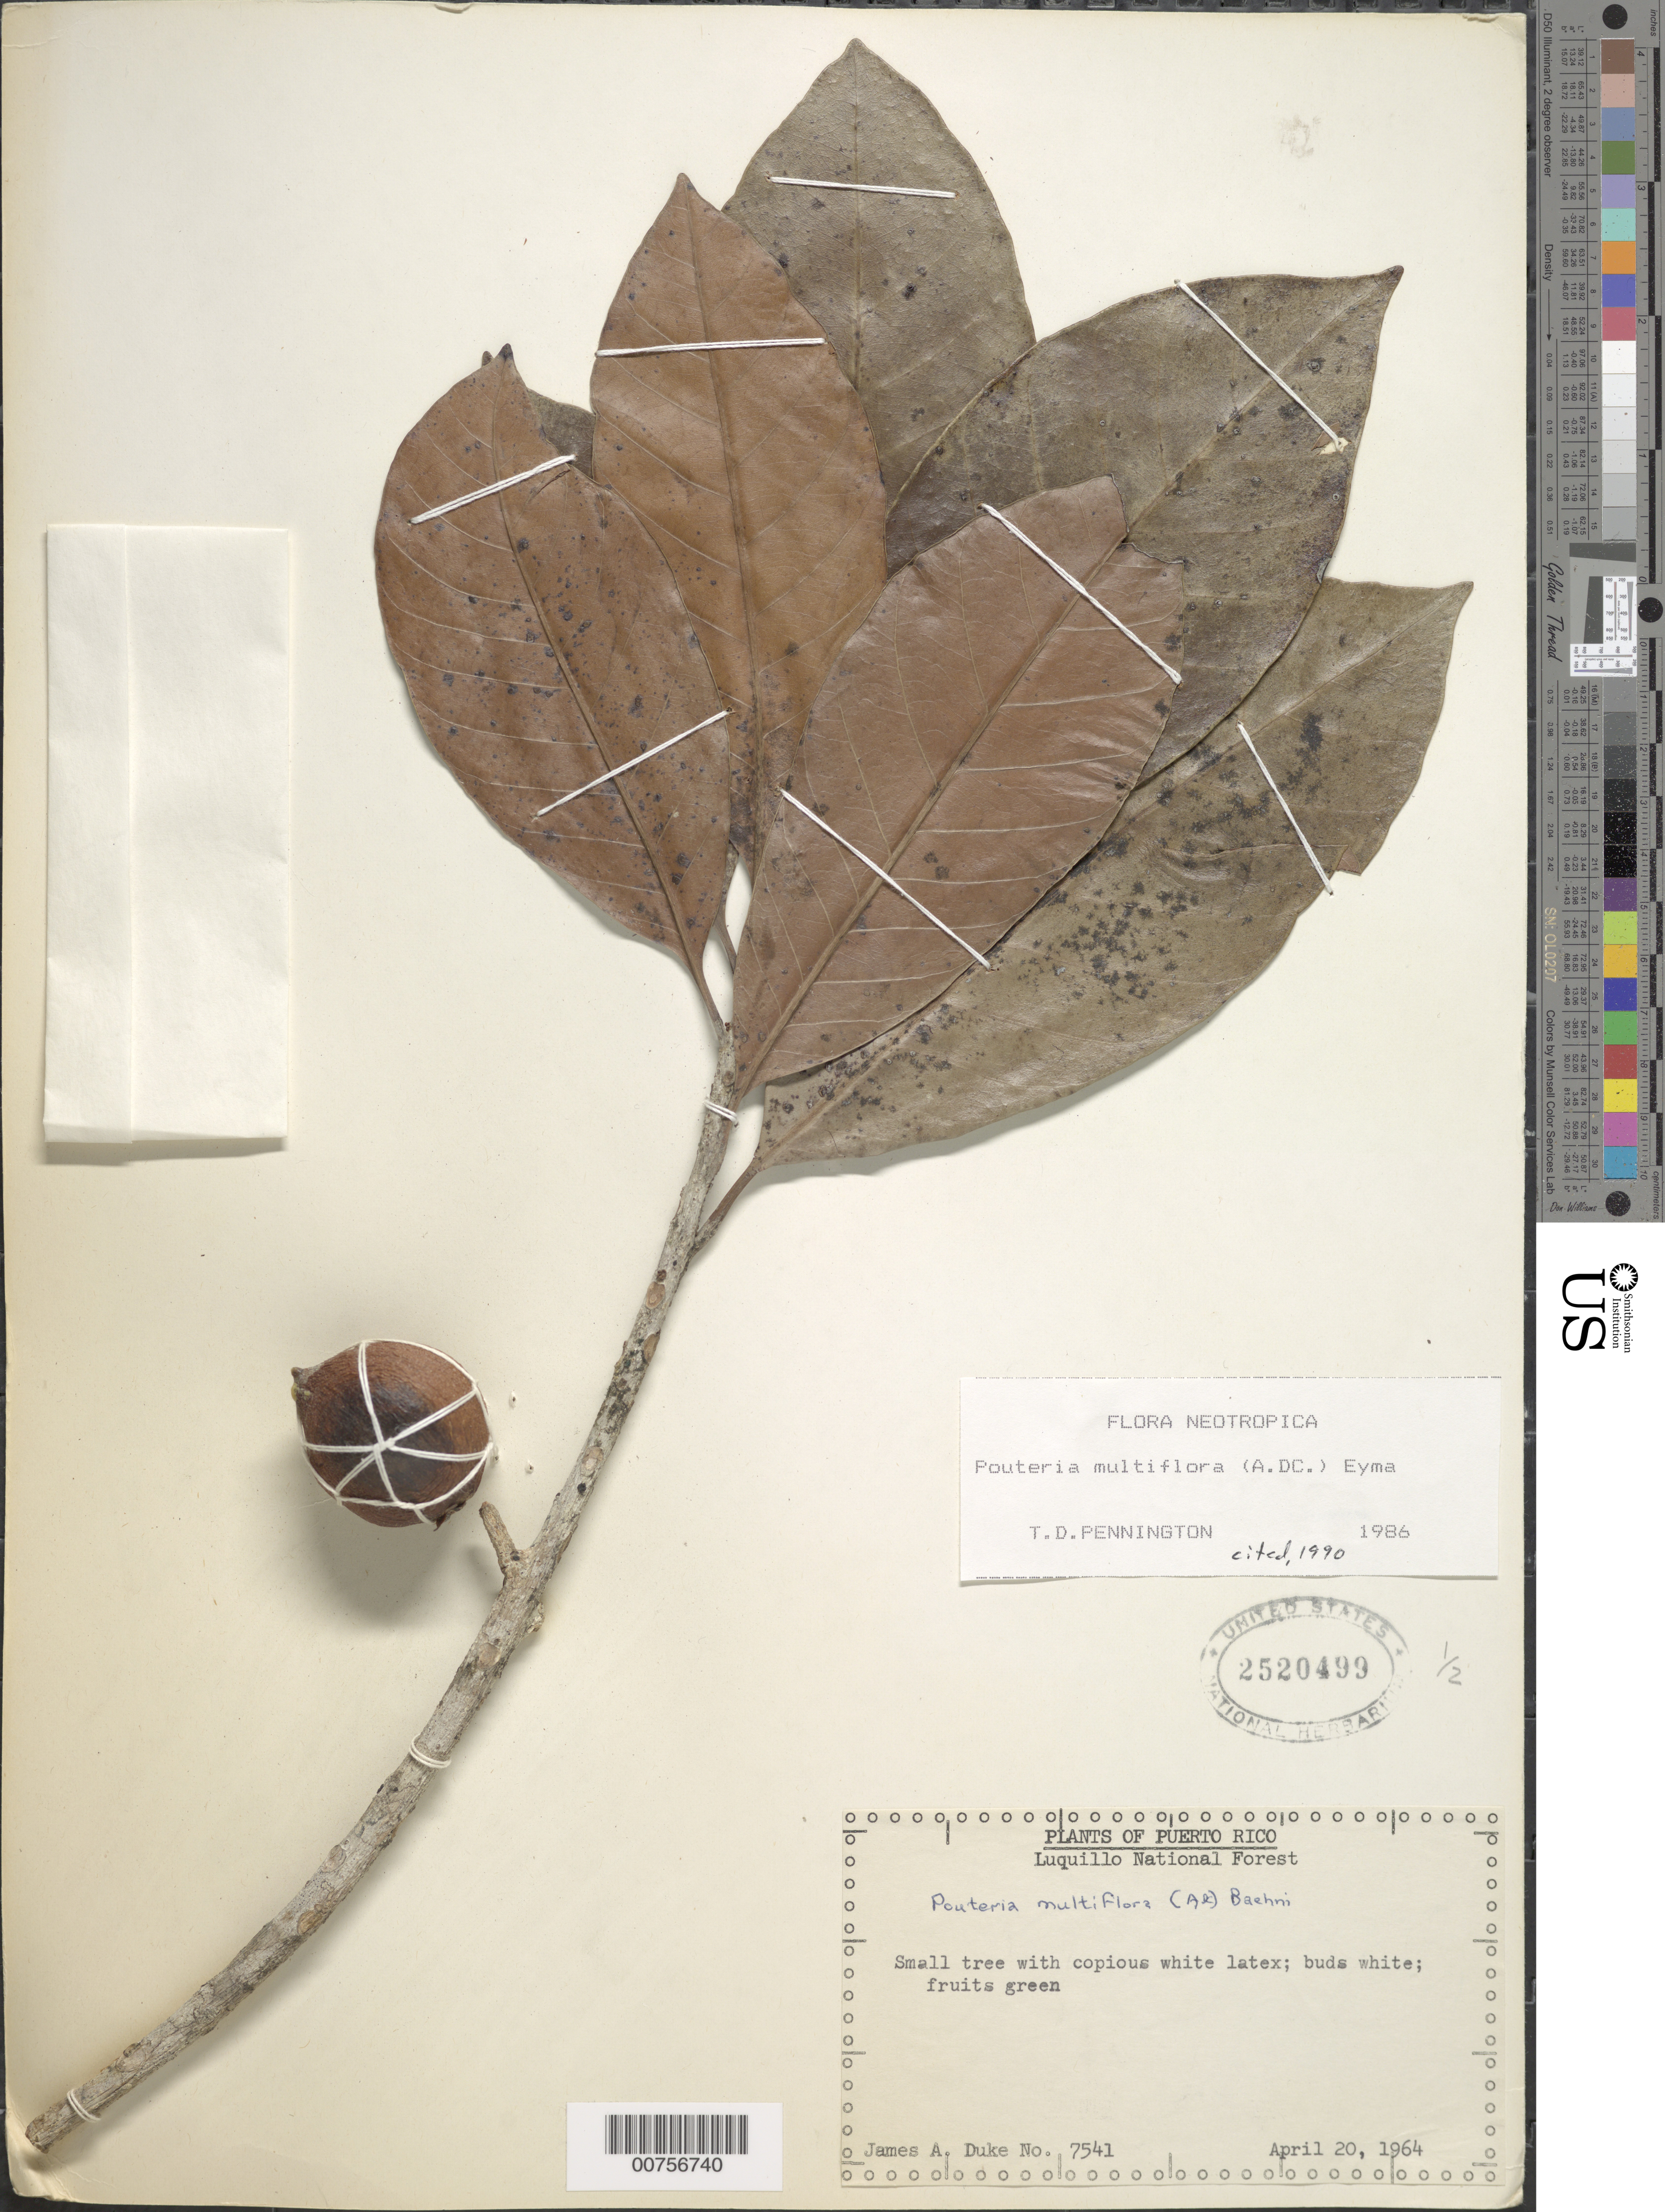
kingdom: Plantae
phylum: Tracheophyta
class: Magnoliopsida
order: Ericales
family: Sapotaceae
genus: Pouteria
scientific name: Pouteria multiflora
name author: (A. DC.) Eyma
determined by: Pennington, T. D., (K)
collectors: J. A. Duke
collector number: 7541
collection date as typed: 20 Apr 1964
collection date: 1964-04-20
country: Puerto Rico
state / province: Luquillo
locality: Luquillo National Forest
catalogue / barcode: US 2520499